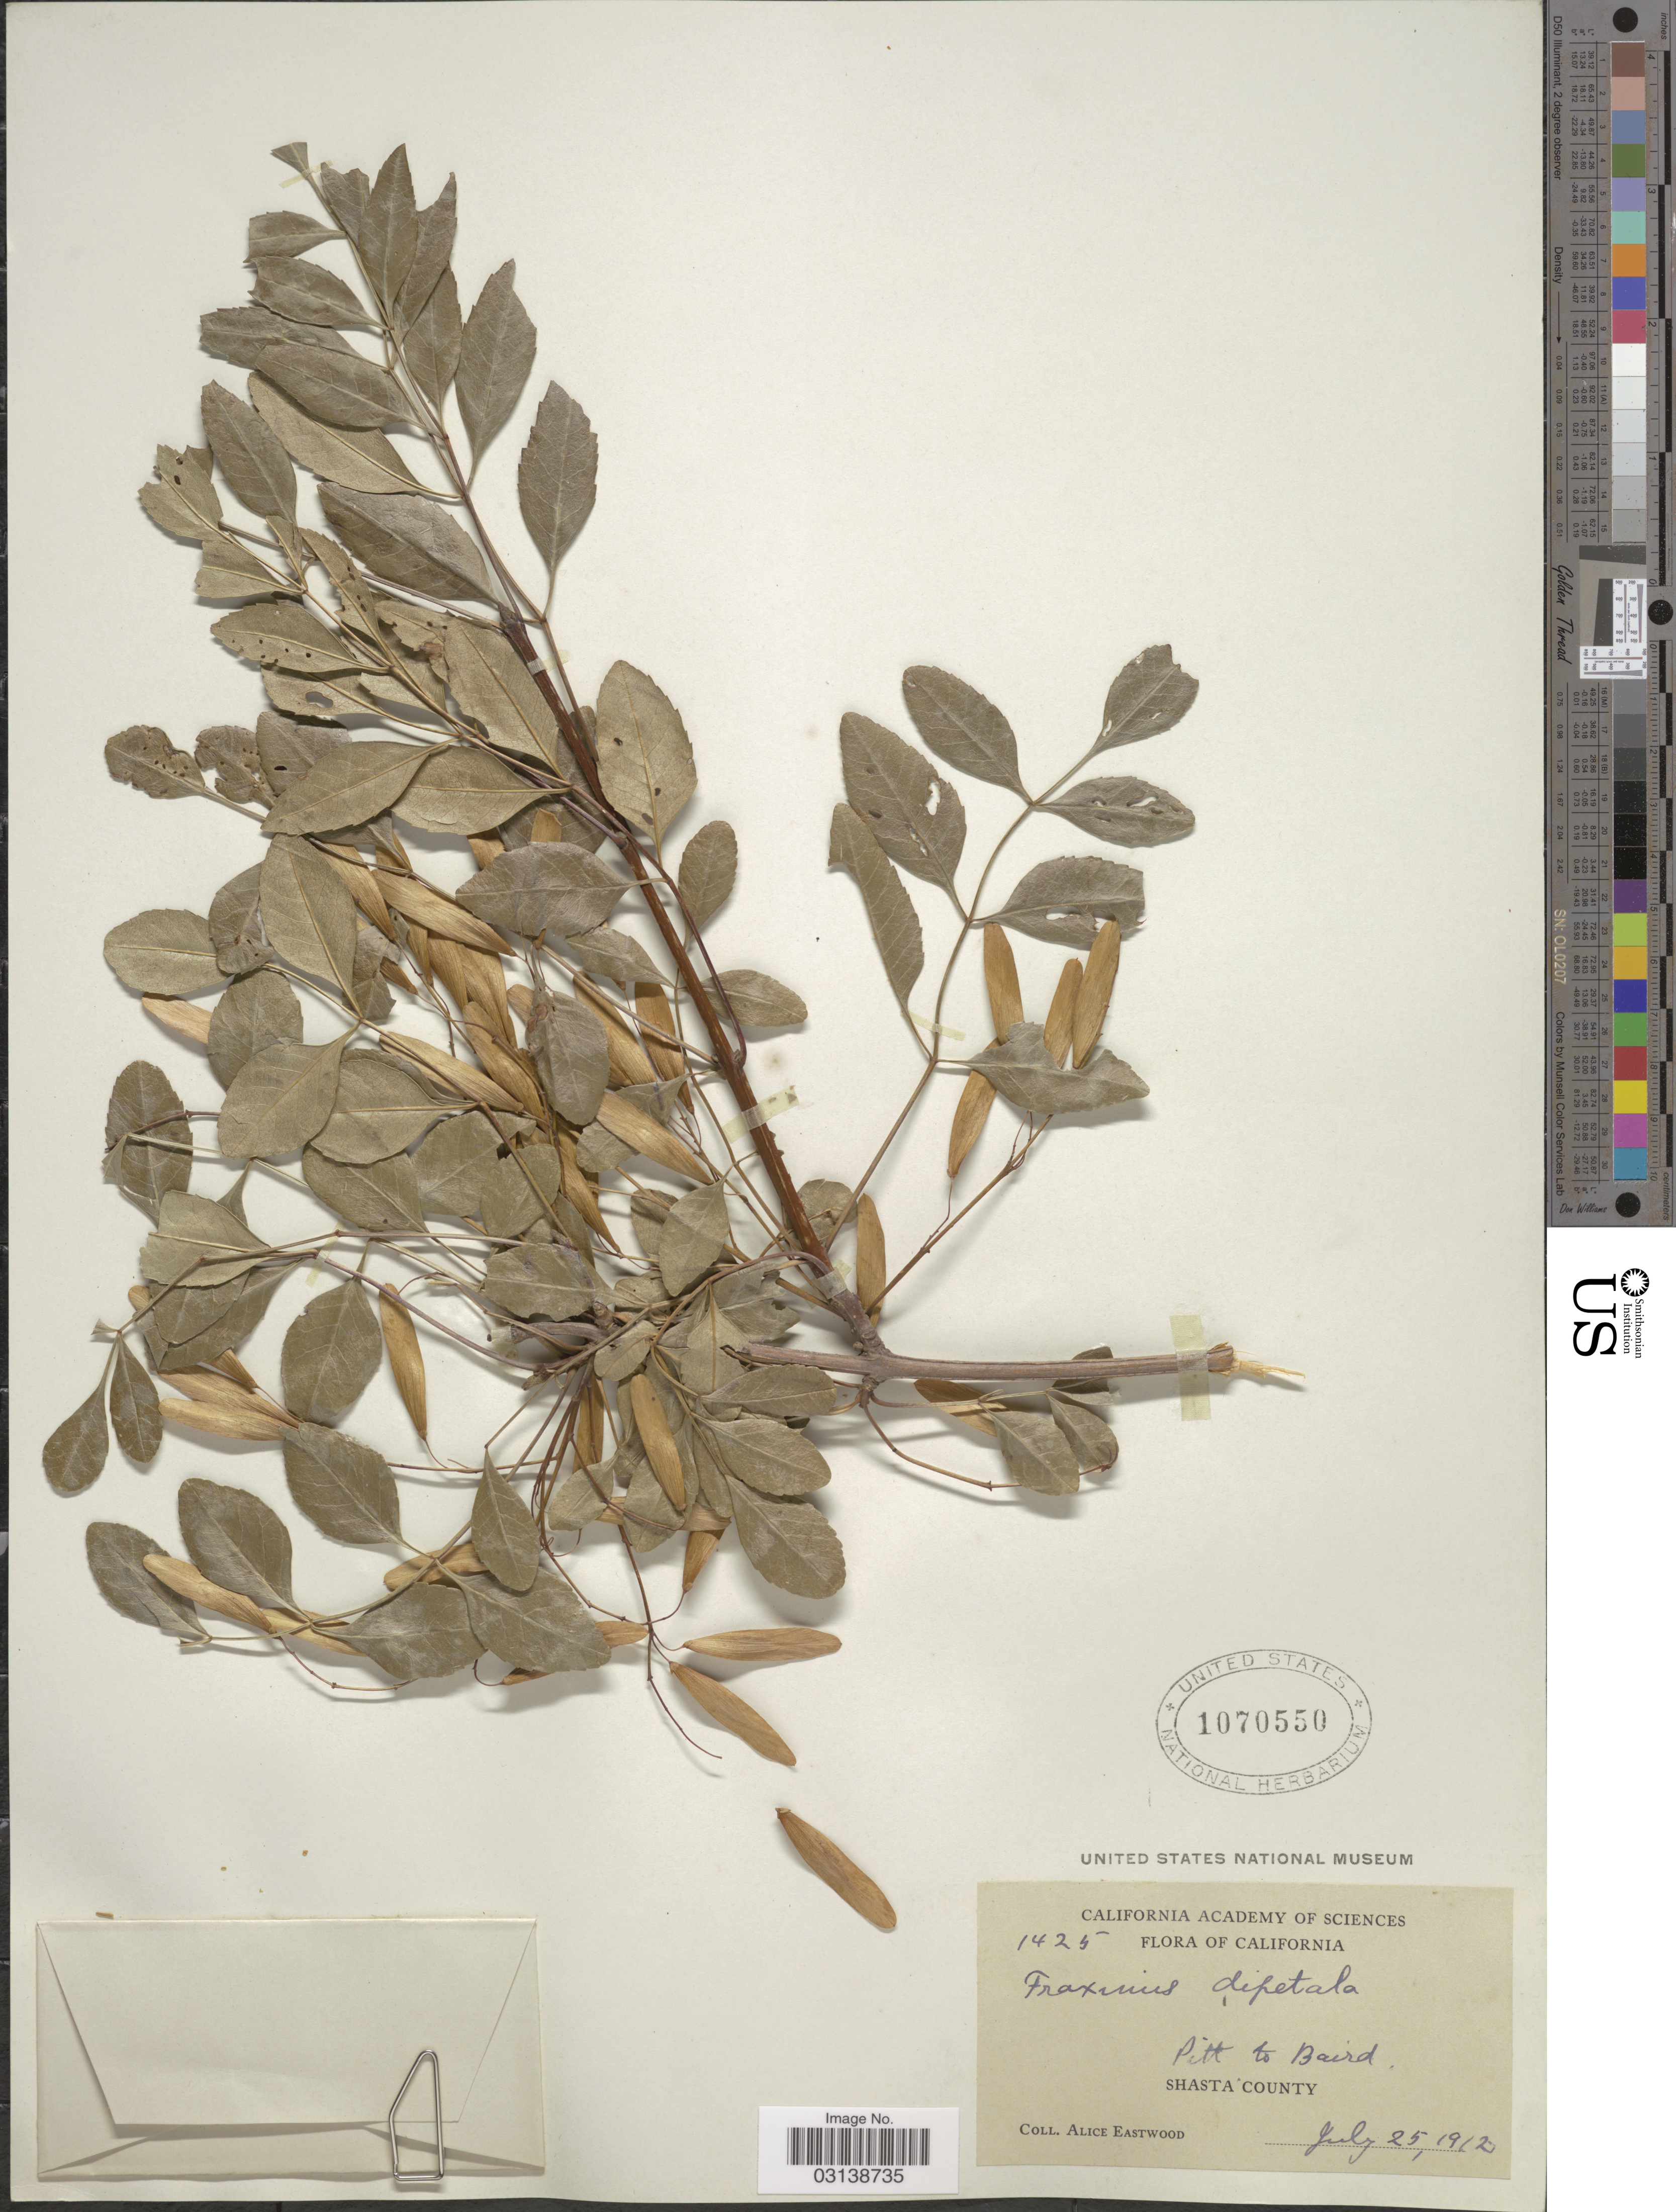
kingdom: Plantae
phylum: Tracheophyta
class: Magnoliopsida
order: Lamiales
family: Oleaceae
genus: Fraxinus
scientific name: Fraxinus dipetala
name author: Hook. & Arn.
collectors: A. Eastwood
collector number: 1425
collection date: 1912-07-25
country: United States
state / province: California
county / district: Shasta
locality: Pitt to Baird. Shasta County.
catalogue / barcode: US 1070550